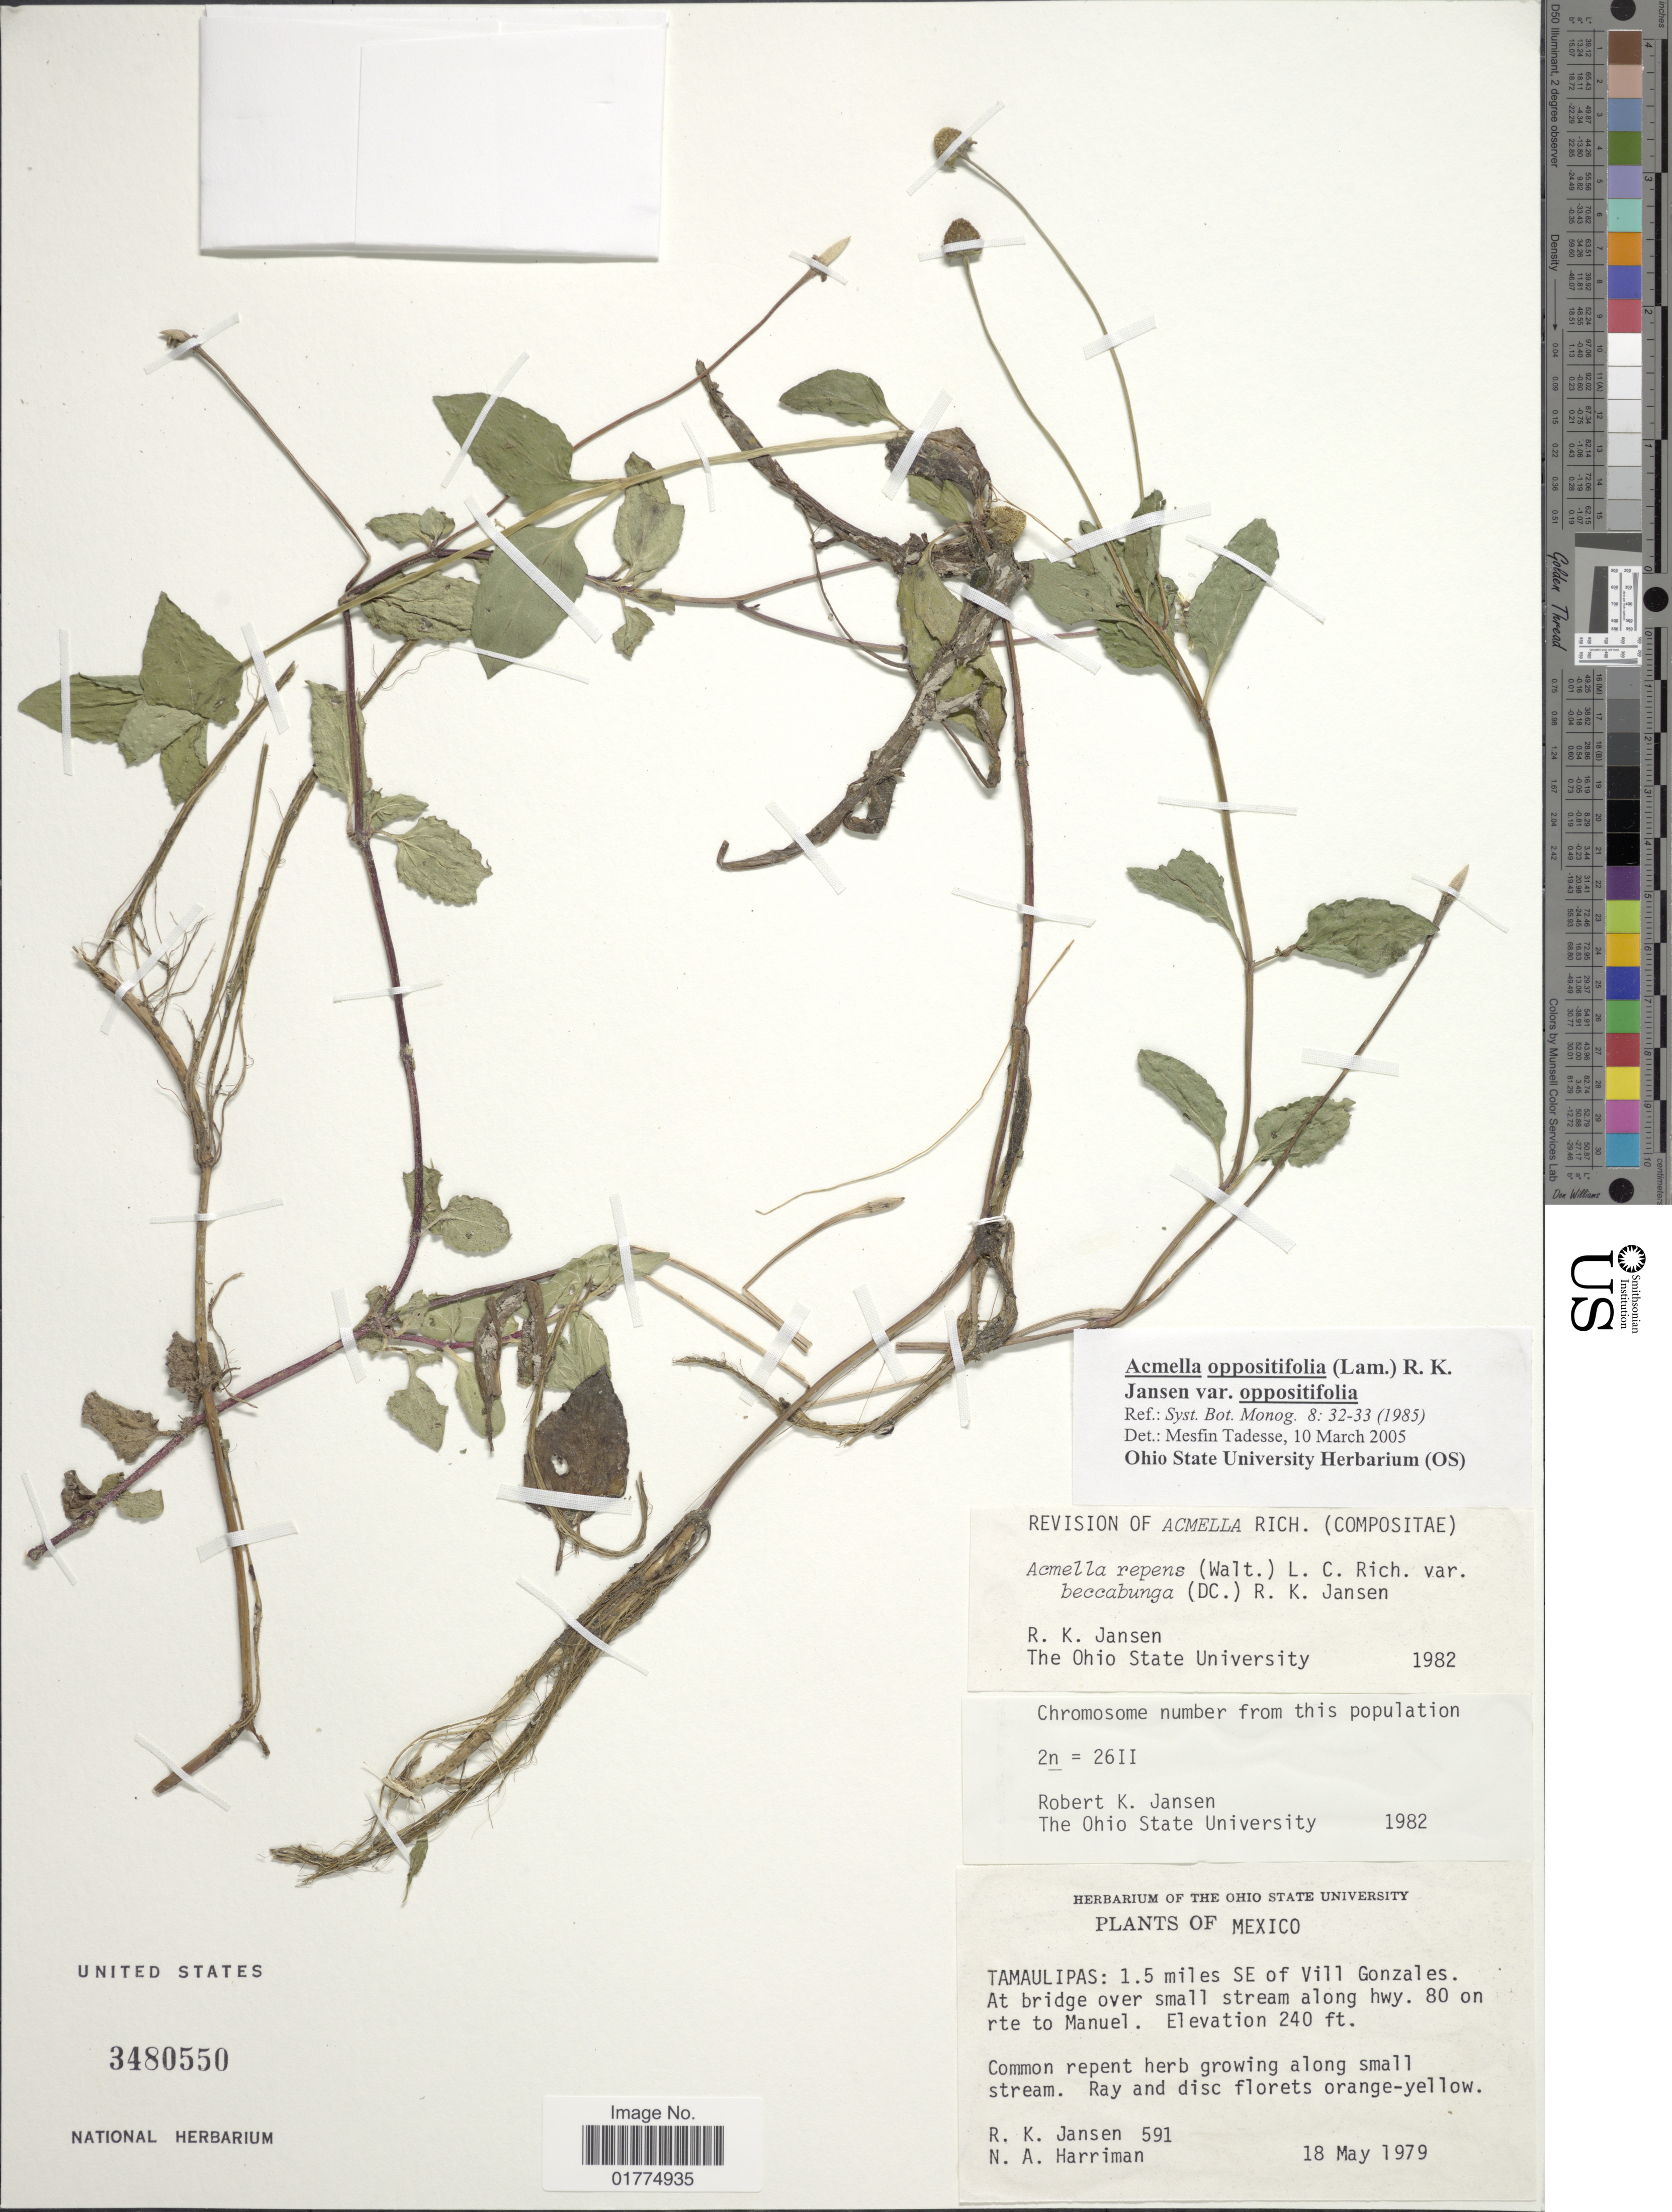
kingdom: Plantae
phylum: Tracheophyta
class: Magnoliopsida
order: Asterales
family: Asteraceae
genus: Acmella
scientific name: Acmella repens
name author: (Walter) Rich.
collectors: R. K. Jansen & N. A. Harriman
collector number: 591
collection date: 1979-05-18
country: Mexico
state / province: Tamaulipas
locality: Tamaulipas: 1.5 miles SE of Vill Gonzales. At bridge over small stream along hwy. 80 on rte to Manuel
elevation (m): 73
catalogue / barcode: US 3480550